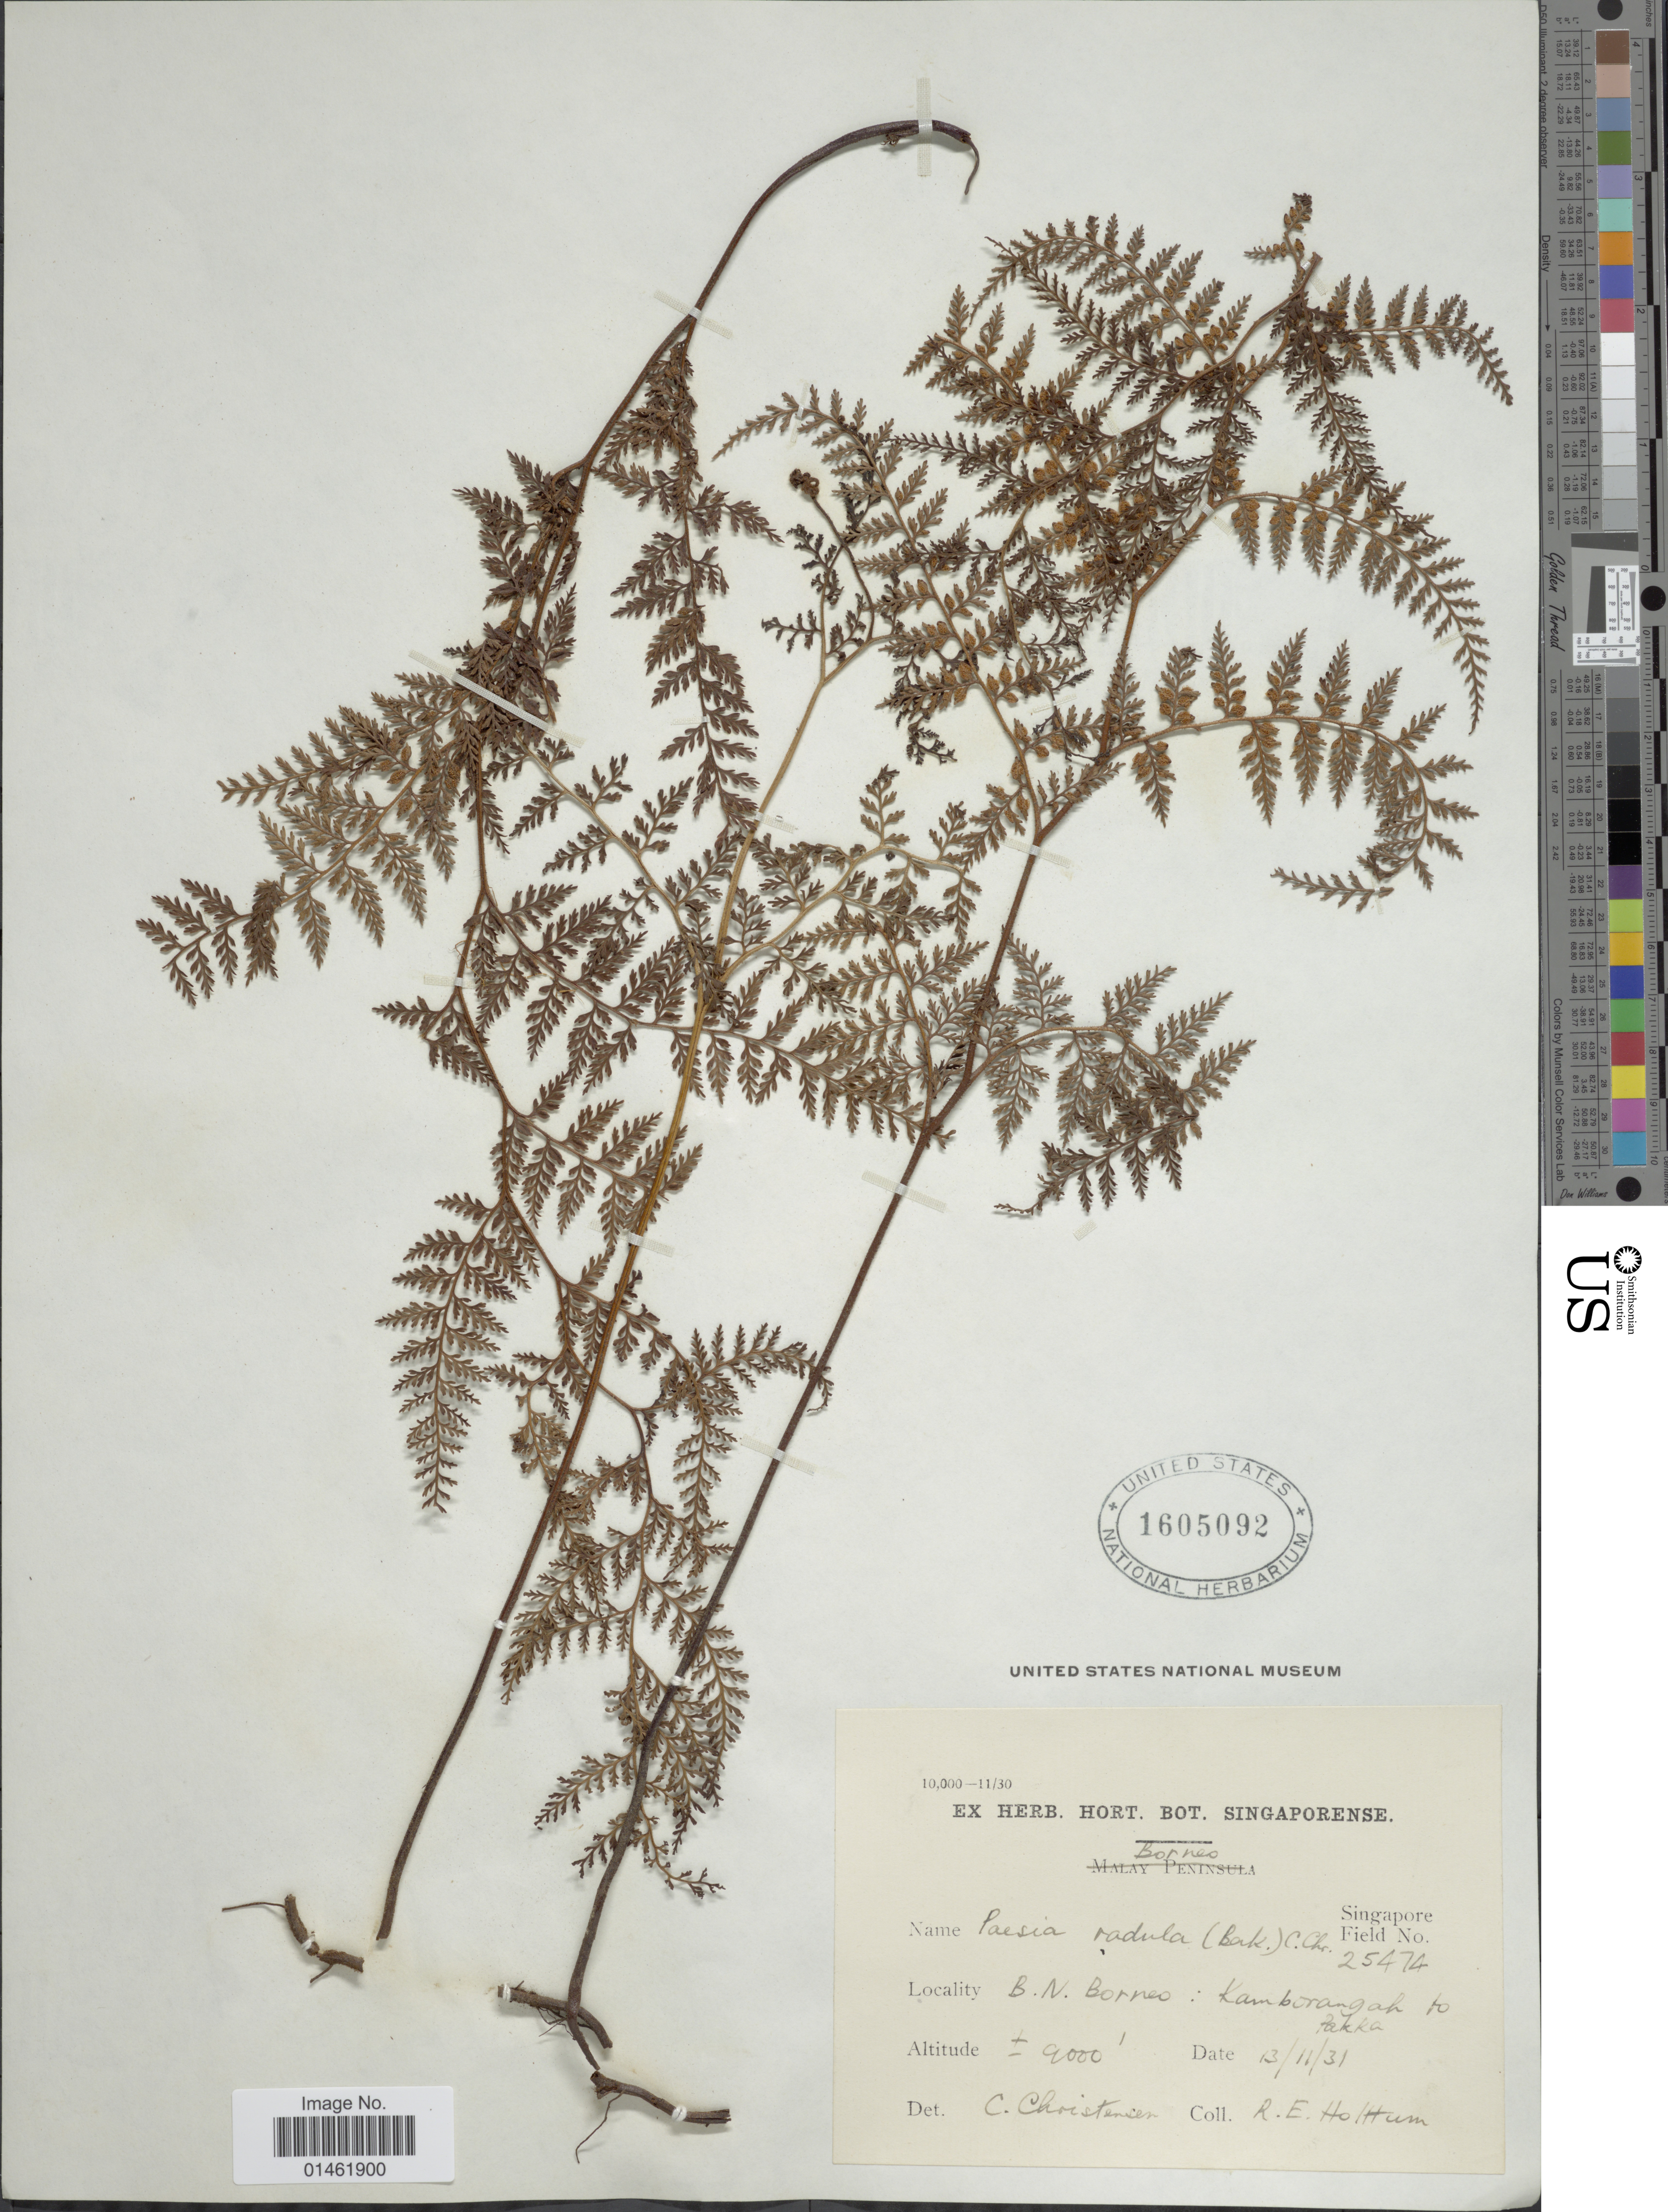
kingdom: Plantae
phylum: Tracheophyta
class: Polypodiopsida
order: Polypodiales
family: Dennstaedtiaceae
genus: Paesia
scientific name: Paesia radula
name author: (Baker) C. Chr.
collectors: R. E. Holttum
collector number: Singapore Field 25474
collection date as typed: Transcribed d/m/y: 13/11/31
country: Malaysia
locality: Borneo, B.N. Borneo: Kanborangah to Pakra [interpreted]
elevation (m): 2743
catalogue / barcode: US 1605092